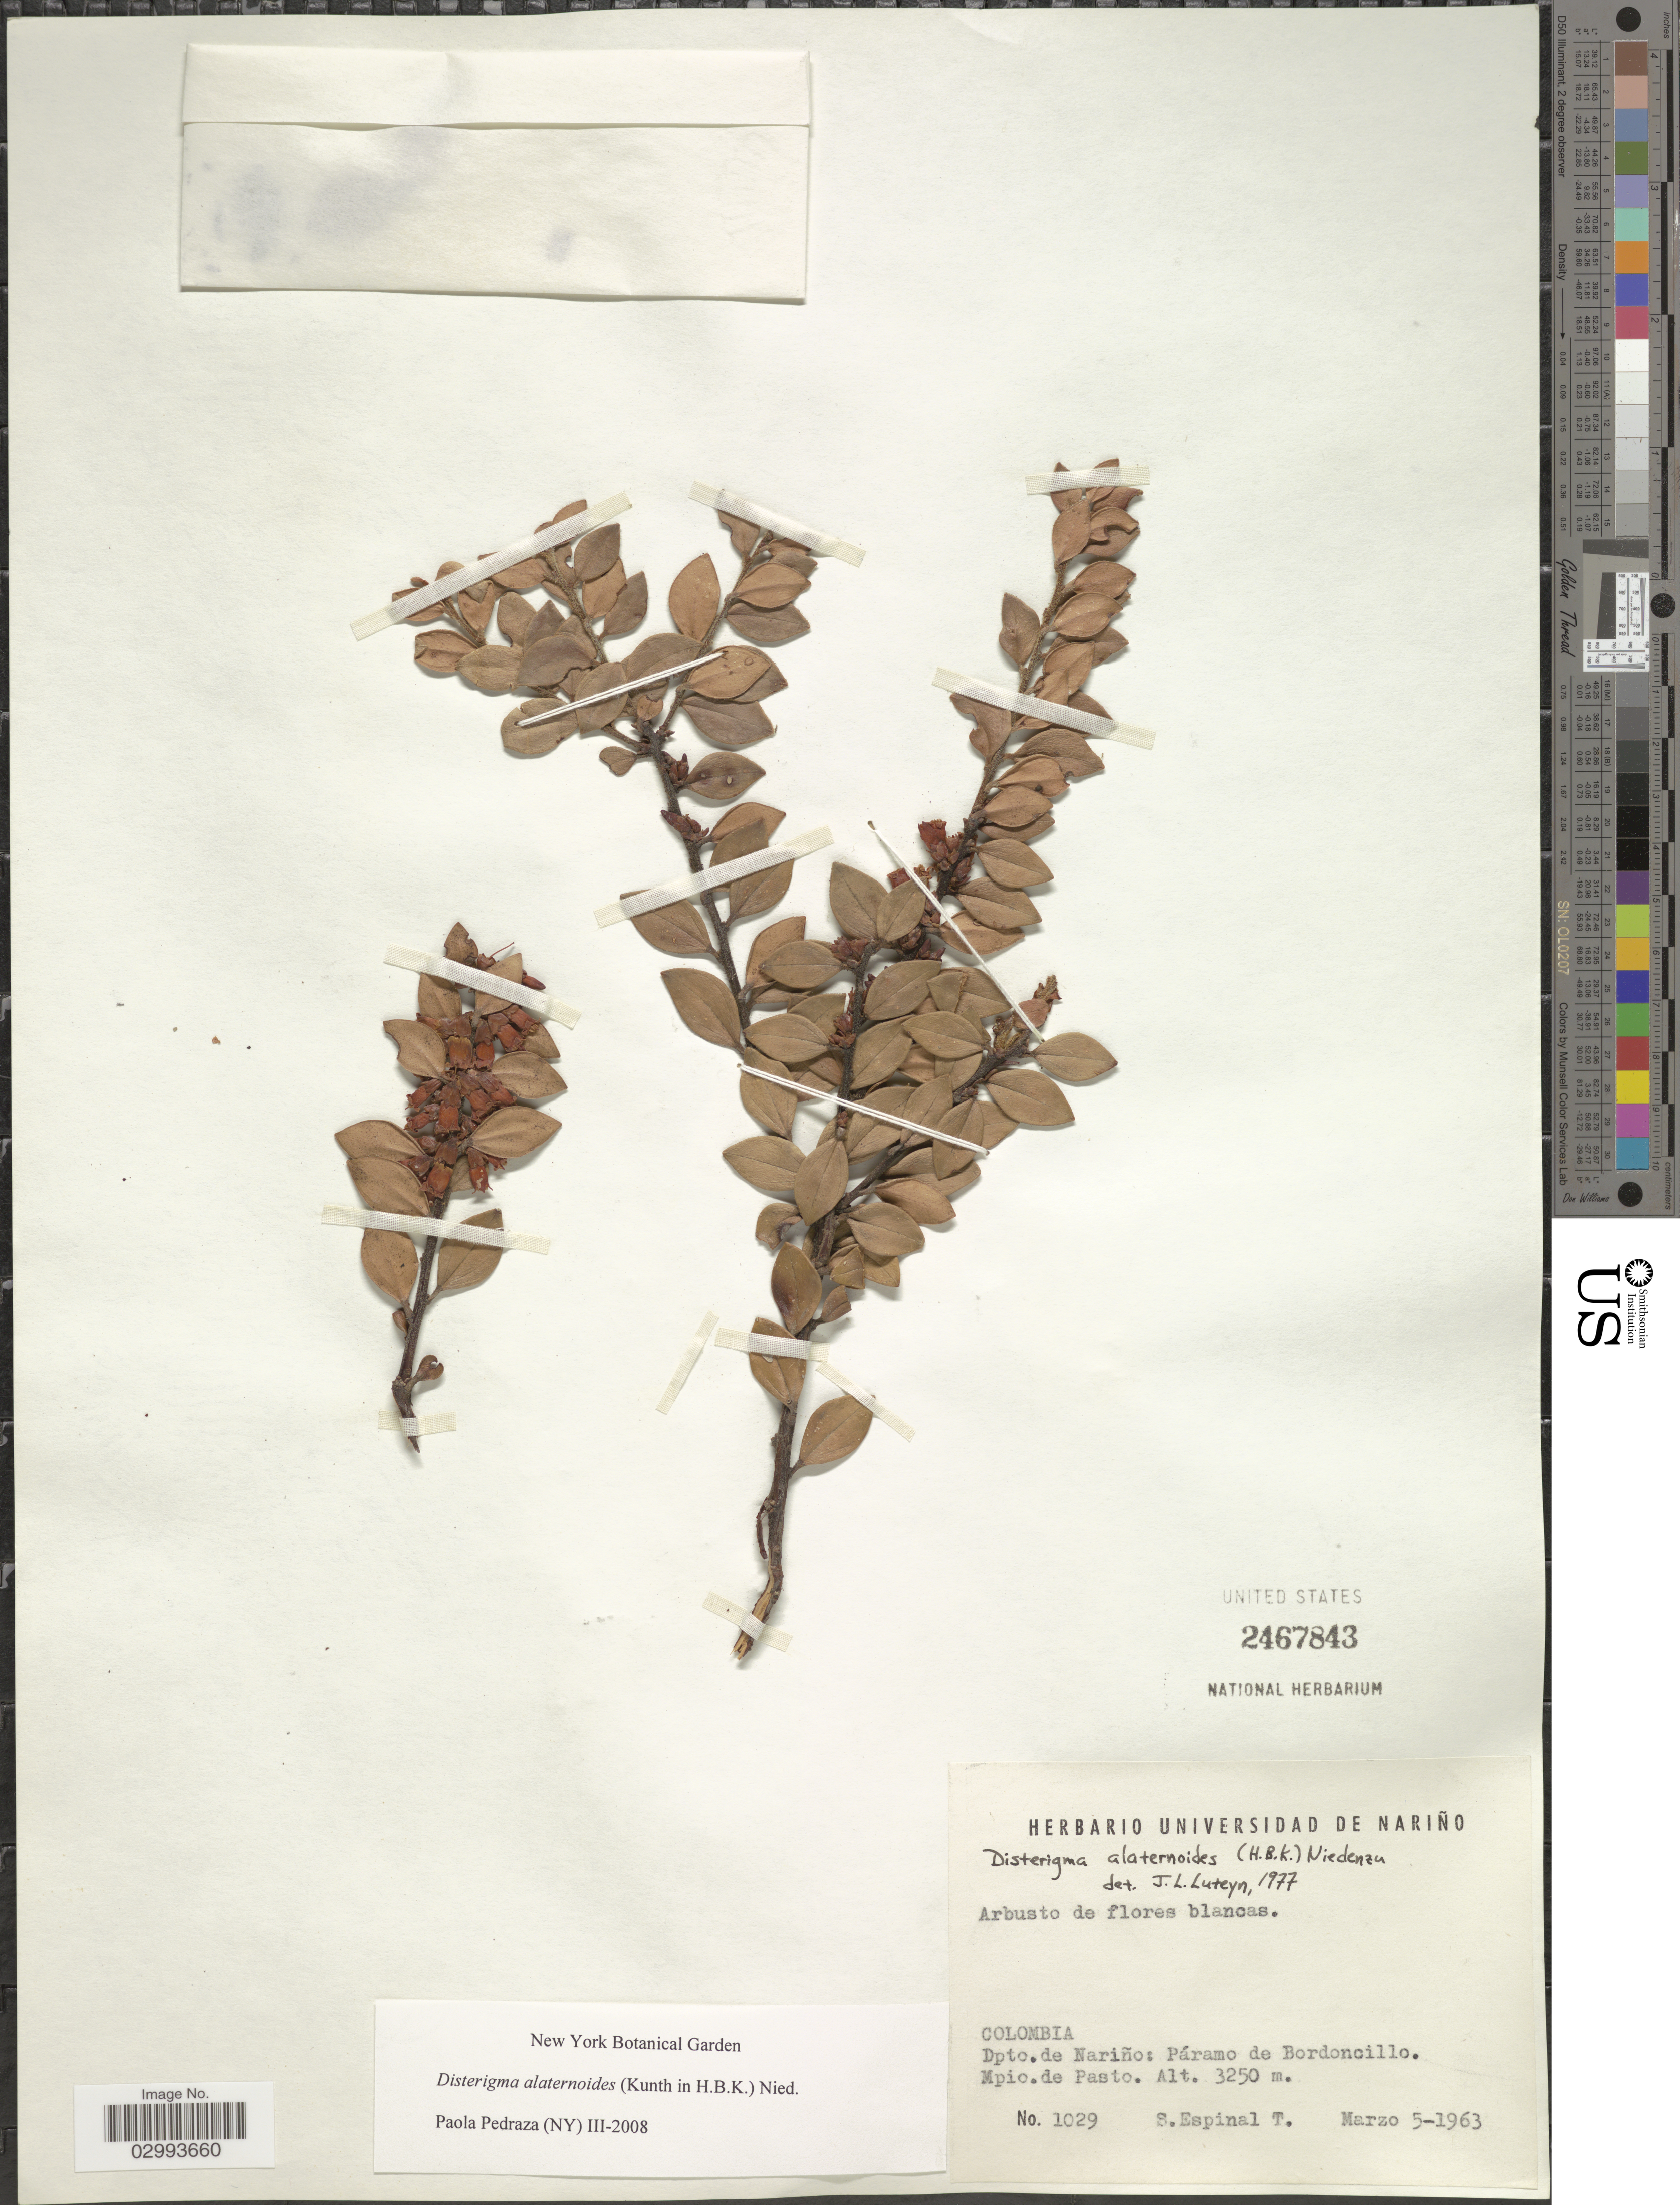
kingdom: Plantae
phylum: Tracheophyta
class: Magnoliopsida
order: Ericales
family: Ericaceae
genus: Disterigma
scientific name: Disterigma alaternoides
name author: (Kunth) Nied.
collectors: S. Espinal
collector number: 1029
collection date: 1963-03-05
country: Colombia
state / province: Nariño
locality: Dpto. de Nariño: Páramo de Bordoncillo, Mpio. de Pasto.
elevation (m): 3250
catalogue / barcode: US 2467843